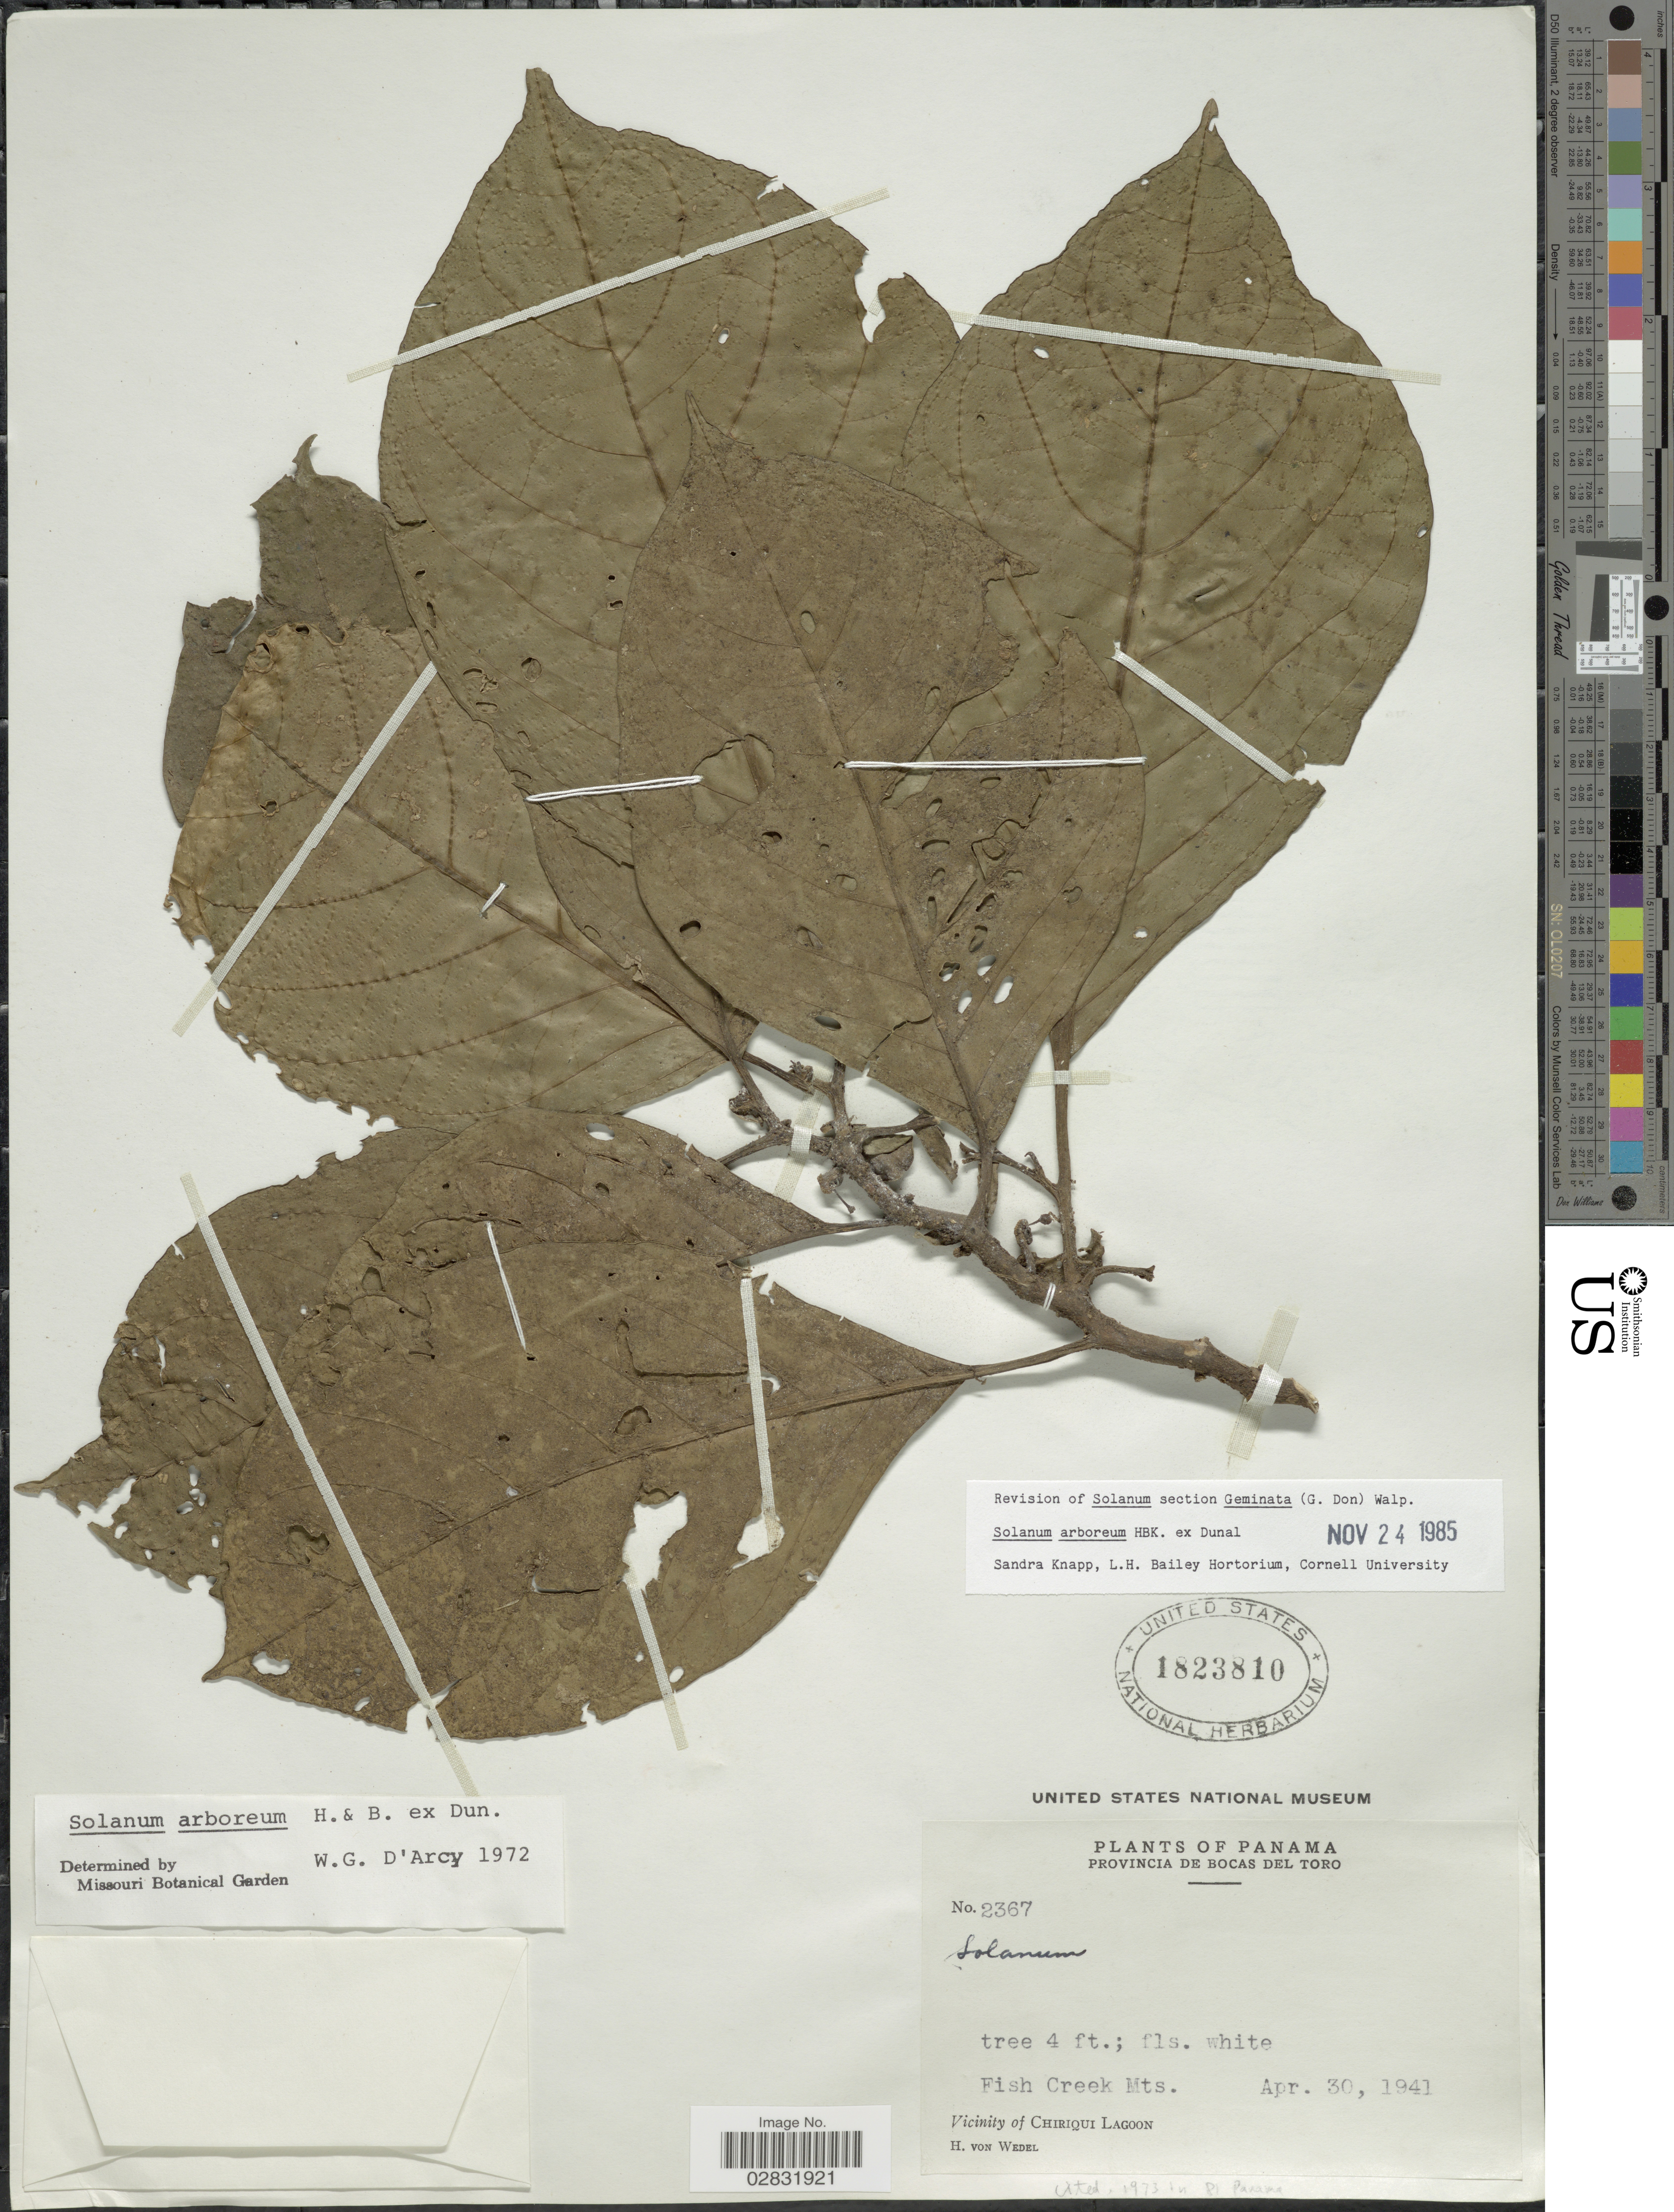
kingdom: Plantae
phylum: Tracheophyta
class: Magnoliopsida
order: Solanales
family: Solanaceae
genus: Solanum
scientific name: Solanum arboreum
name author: Dunal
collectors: H. von Wedel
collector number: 2367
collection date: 1941-04-30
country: Panama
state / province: Bocas del Toro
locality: Provincia de Bocas del Toro. Fish Creek Mts. Vicinity of Chiriqui Lagoon.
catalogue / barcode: US 1823810